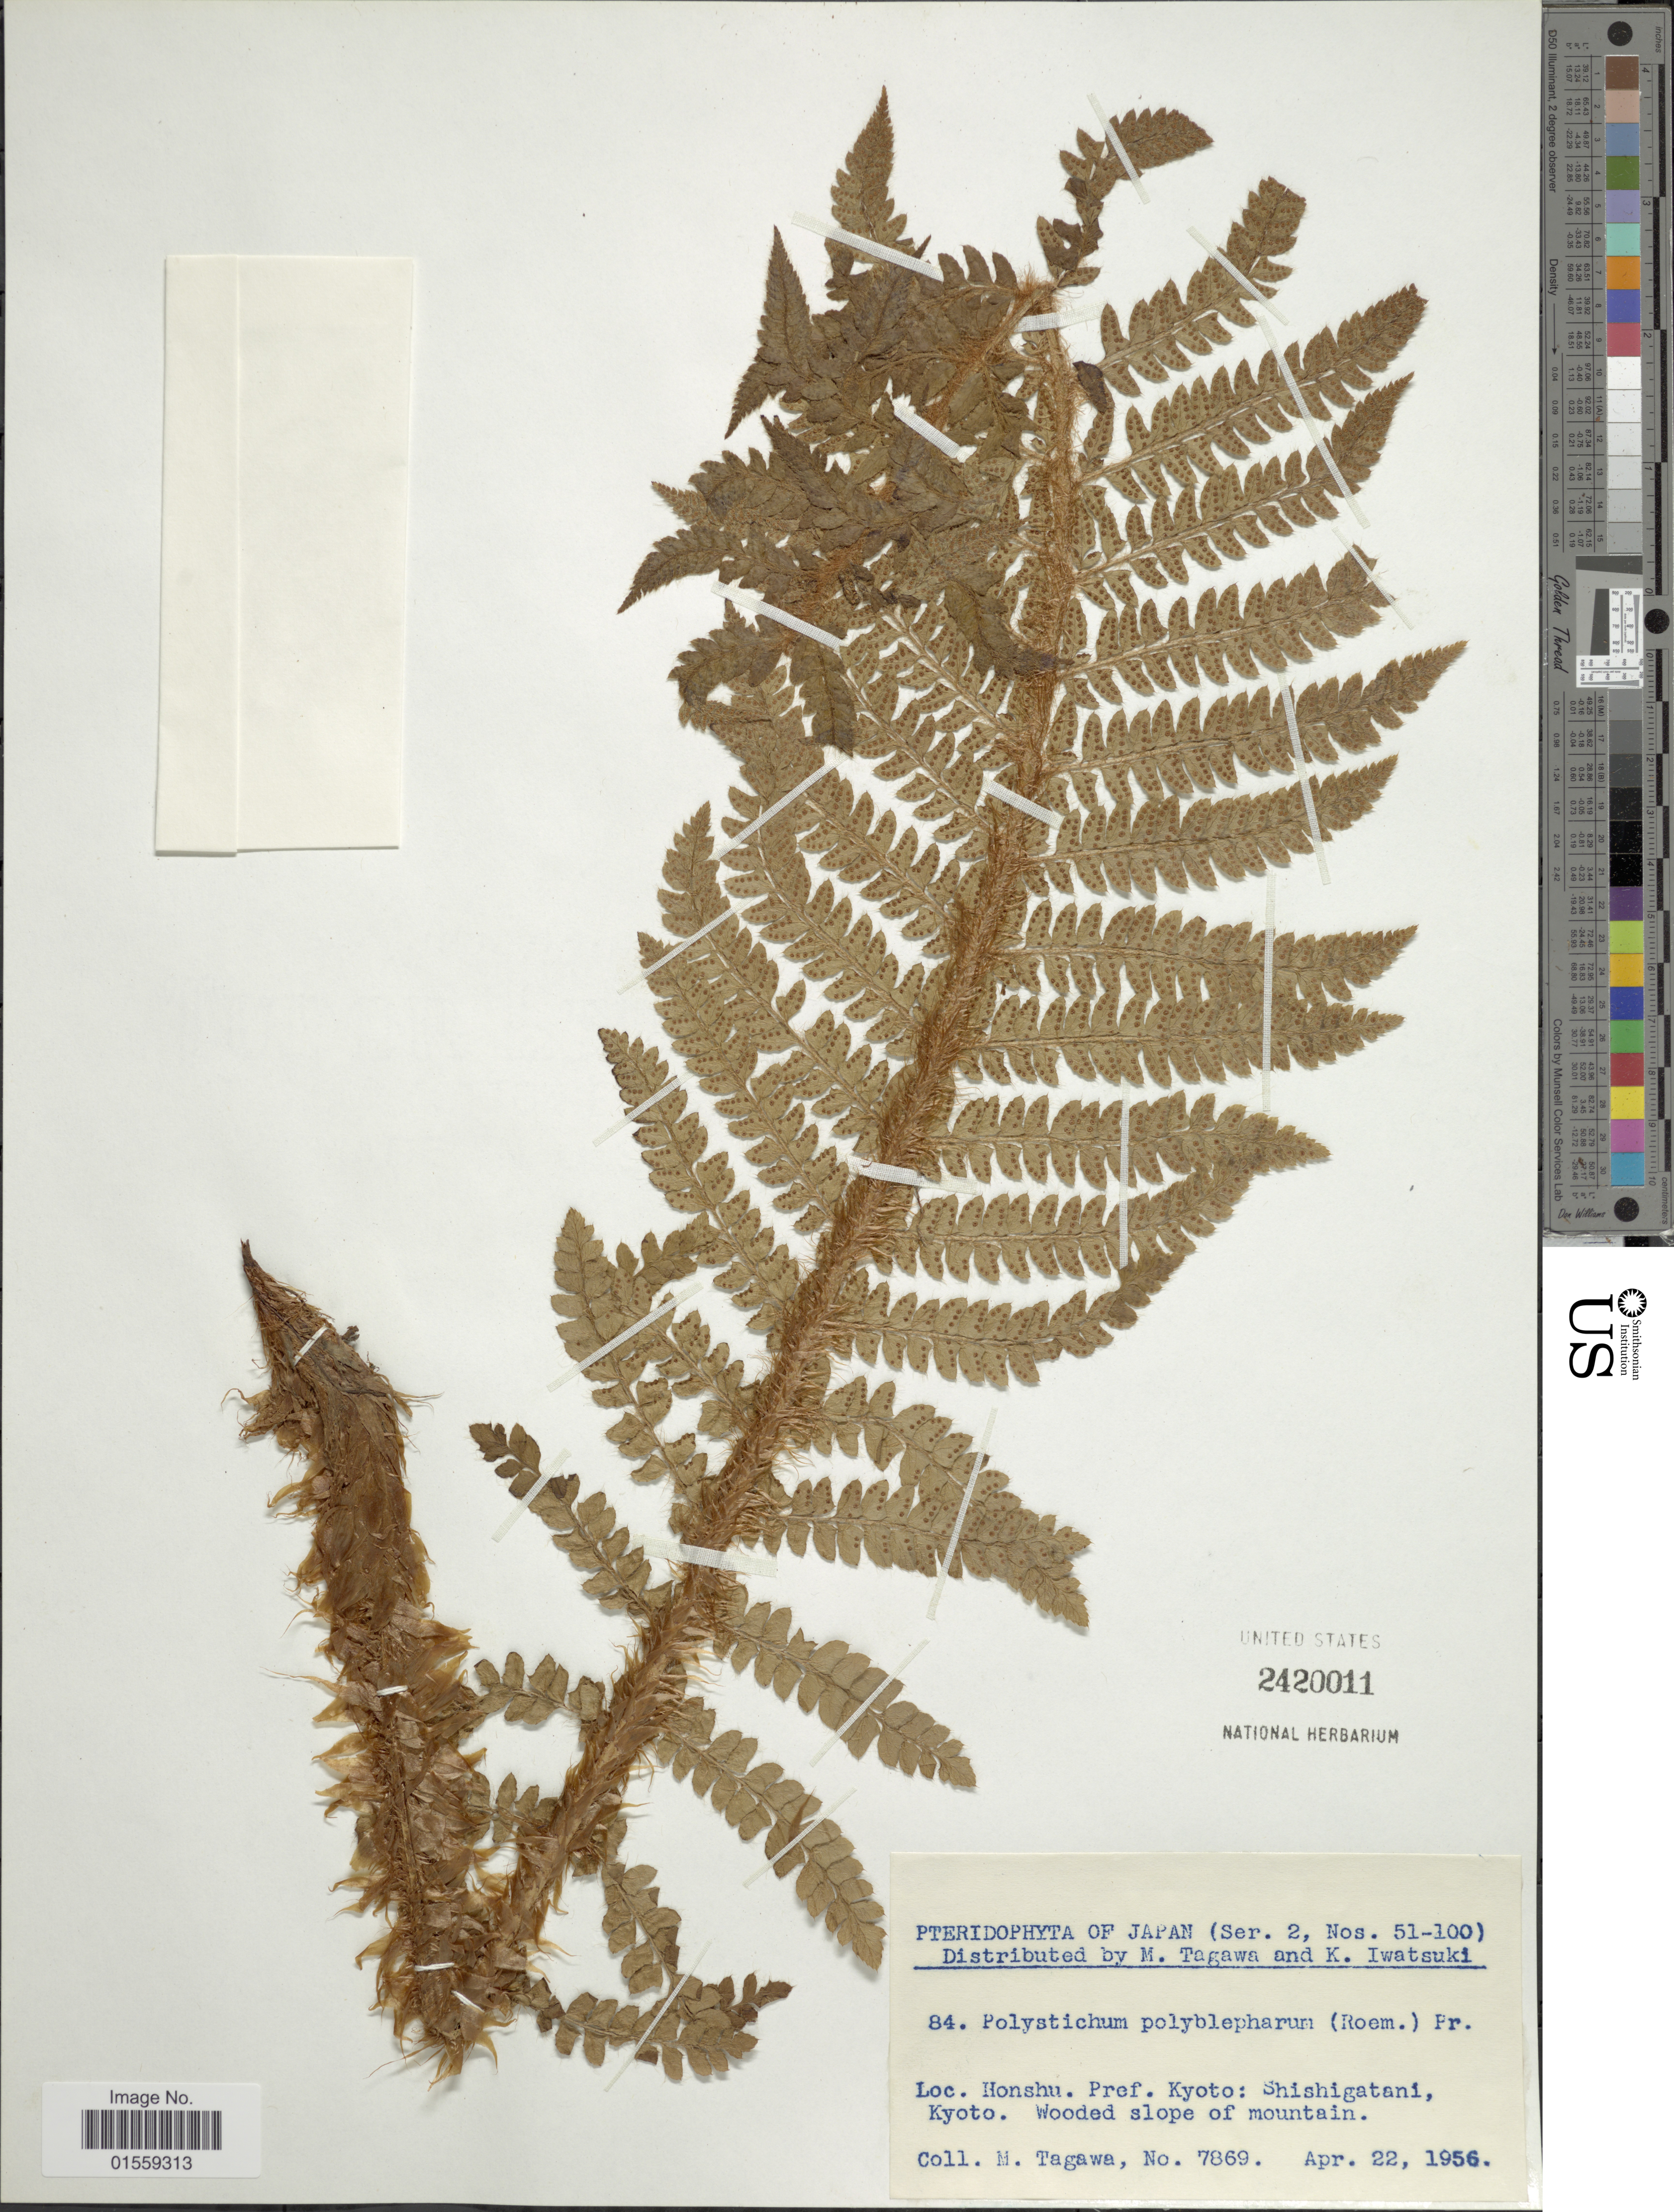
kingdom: Plantae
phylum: Tracheophyta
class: Polypodiopsida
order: Polypodiales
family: Dryopteridaceae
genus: Polystichum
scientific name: Polystichum polyblepharum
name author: (Roemer ex Kunze) C. Presl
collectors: M. Tagawa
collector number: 84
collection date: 1956-04-22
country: Japan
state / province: Kyoto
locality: Honshu. Pref. Kyoto:Shishigatani, Kyoto.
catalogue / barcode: US 2420011